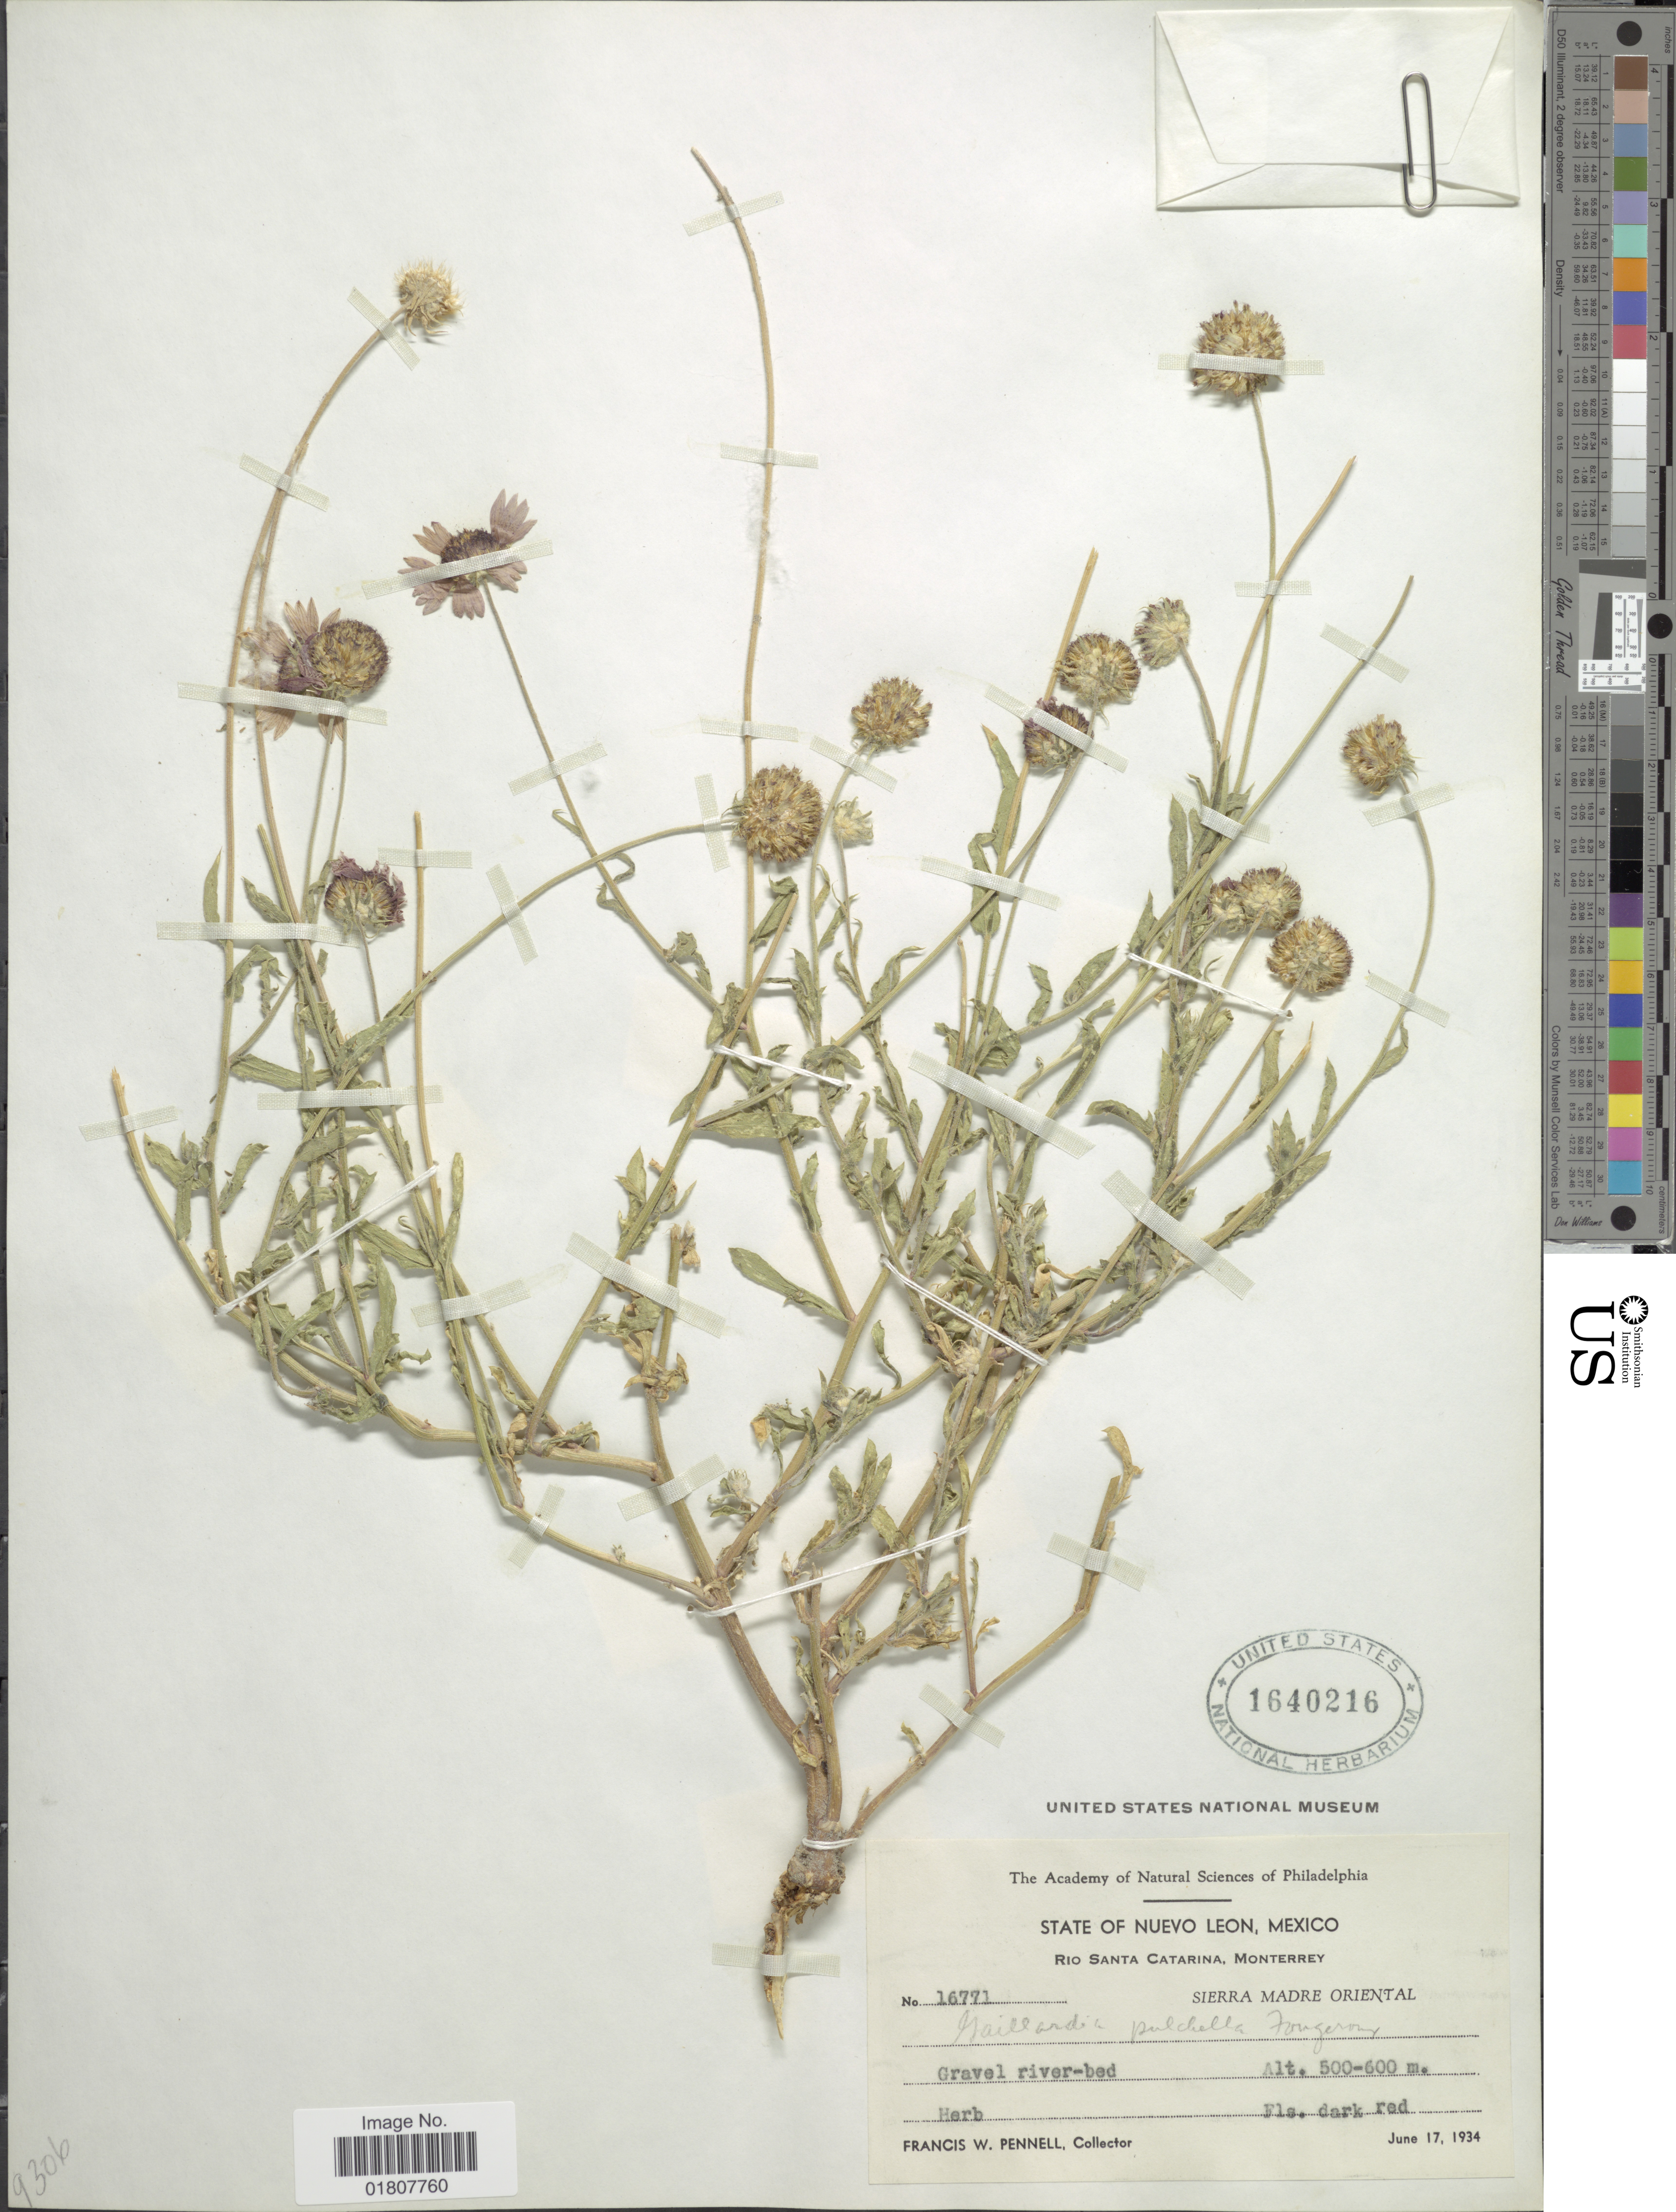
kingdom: Plantae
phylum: Tracheophyta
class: Magnoliopsida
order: Asterales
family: Asteraceae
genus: Gaillardia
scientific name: Gaillardia pulchella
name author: Foug.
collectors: F. W. Pennell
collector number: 16771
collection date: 1934-06-17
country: Mexico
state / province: Nuevo León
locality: Rio Santa Catarina, Monterrey, Sierra Madre Oriental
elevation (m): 500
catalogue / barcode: US 1640216